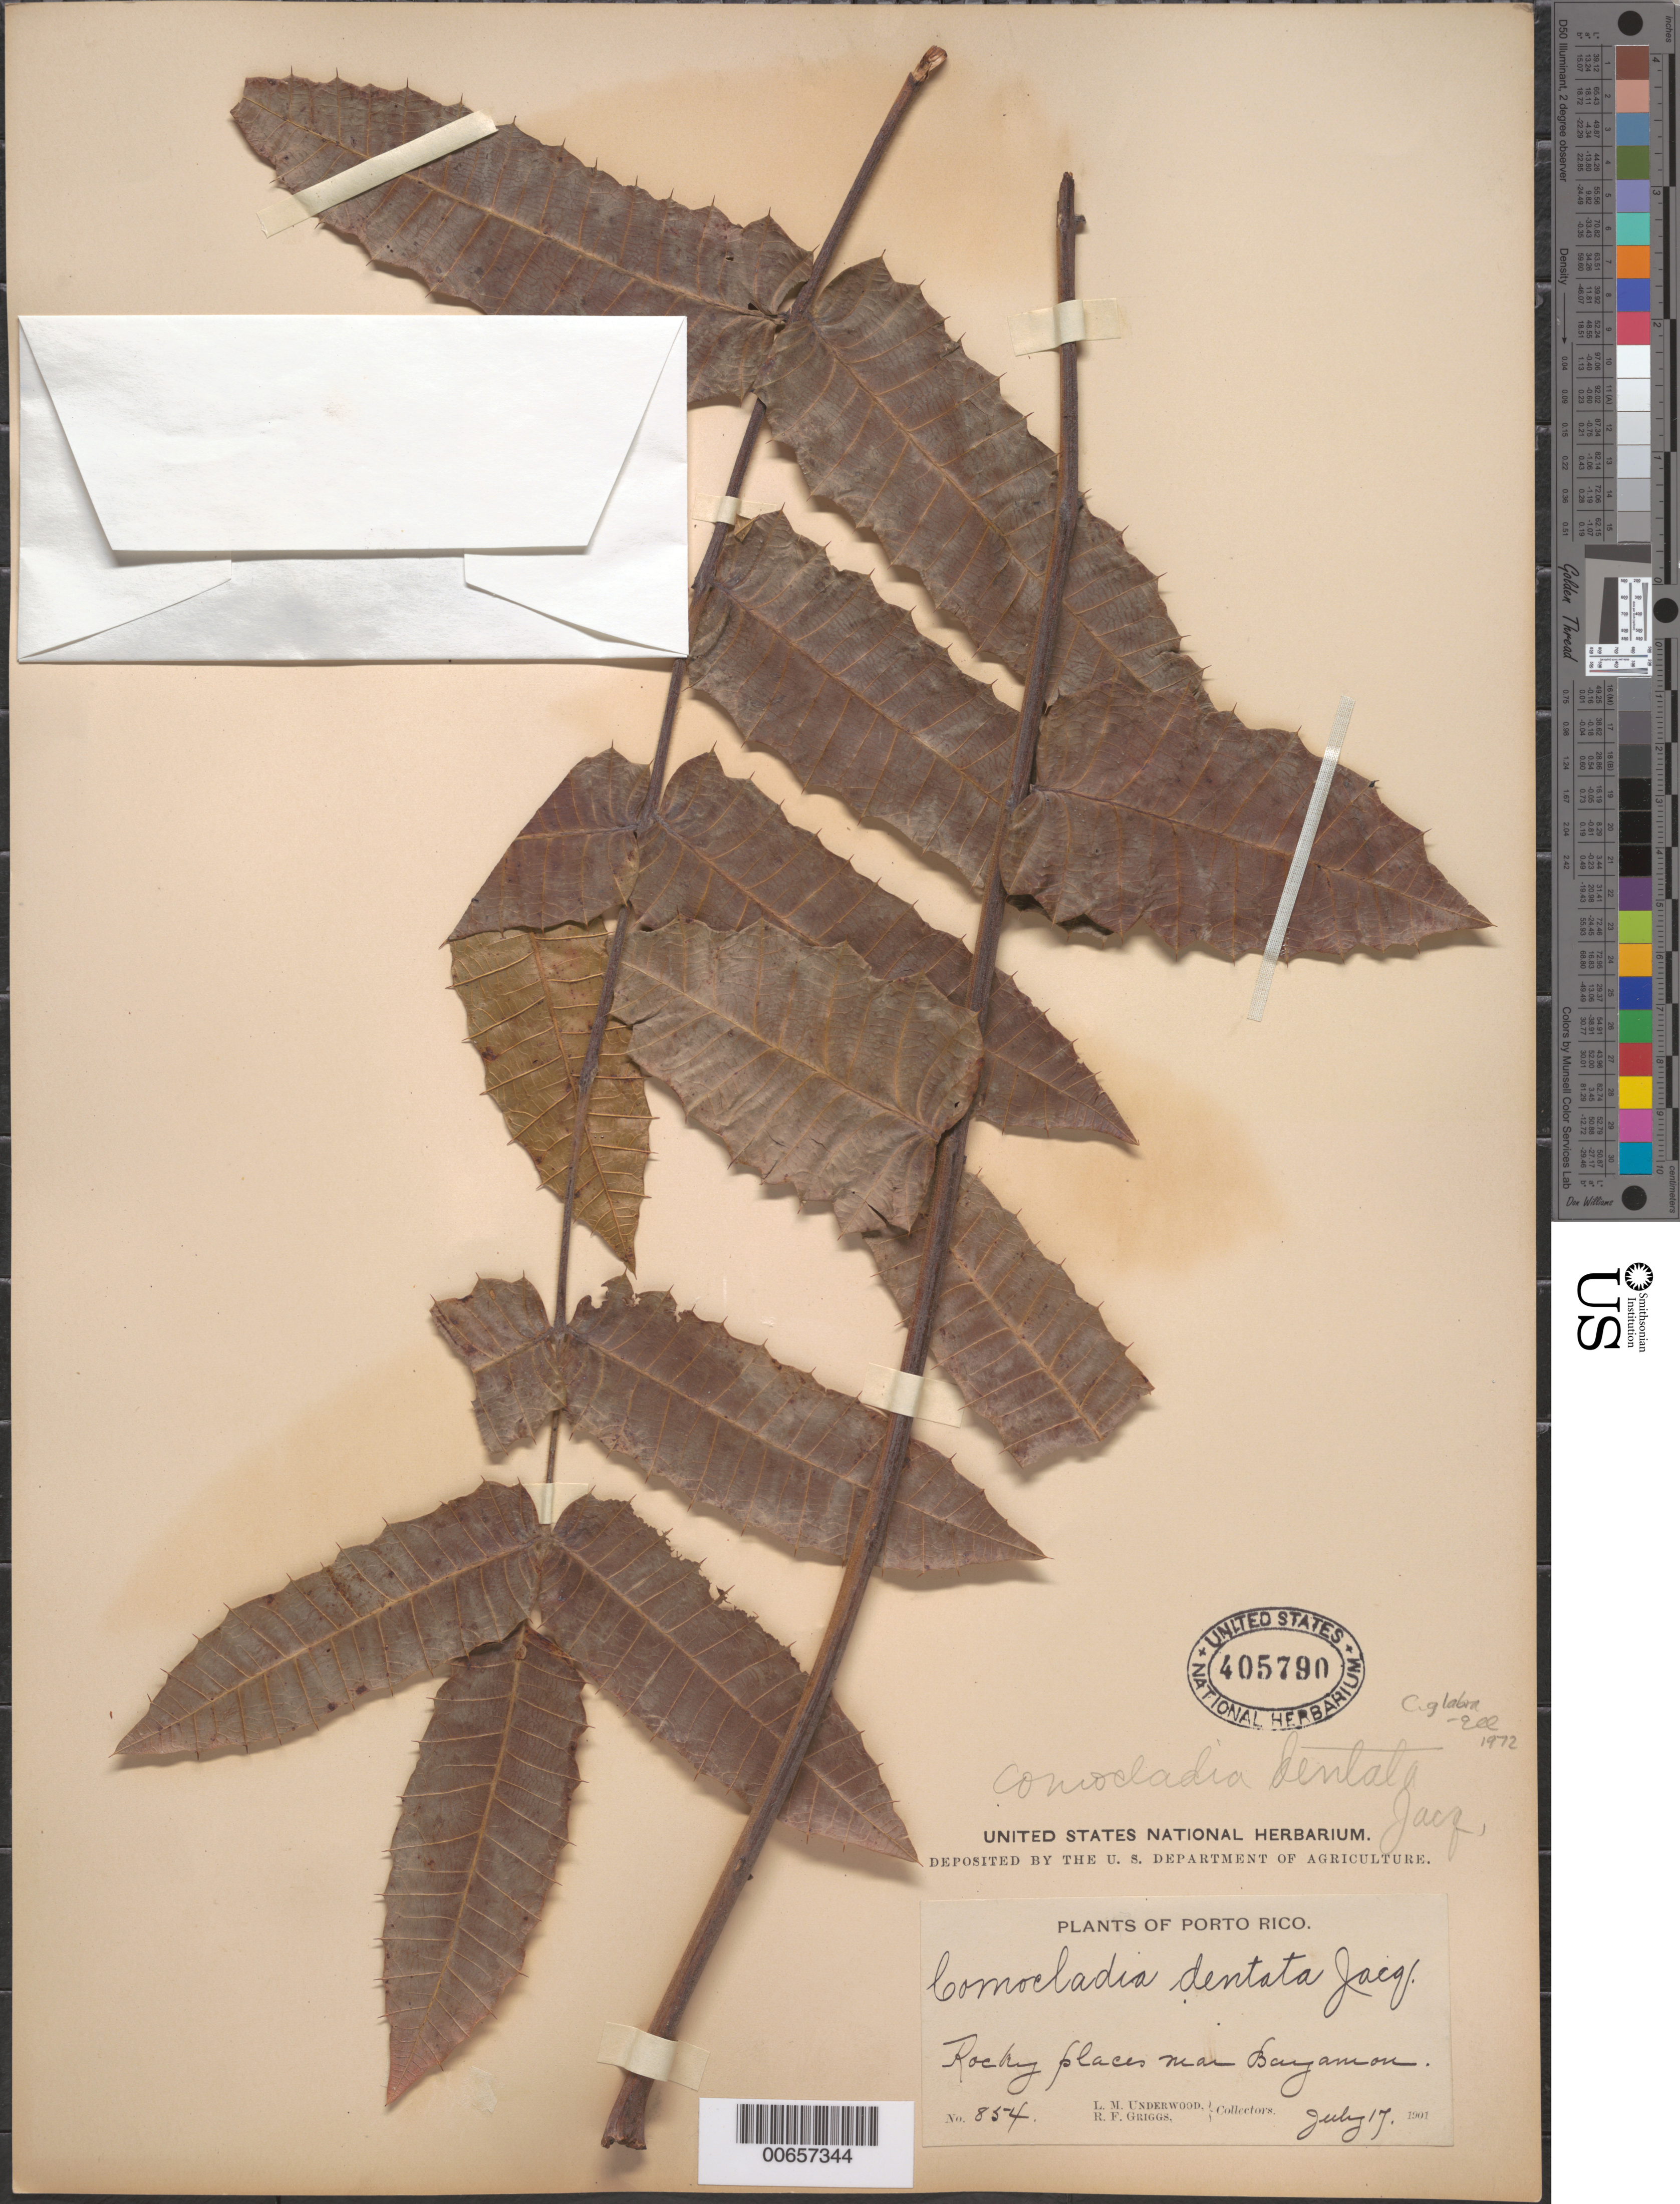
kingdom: Plantae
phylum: Tracheophyta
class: Magnoliopsida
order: Sapindales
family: Anacardiaceae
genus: Comocladia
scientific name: Comocladia glabra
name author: (Schult.) Spreng.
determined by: Little, Elbert L., Jr., (FSSR), United States Department of Agriculture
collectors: L. M. Underwood & R. F. Griggs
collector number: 854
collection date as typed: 17 Jul 1901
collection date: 1901-07-17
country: Puerto Rico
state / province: Bayamón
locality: Bayamon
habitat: Rocky places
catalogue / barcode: US 405790